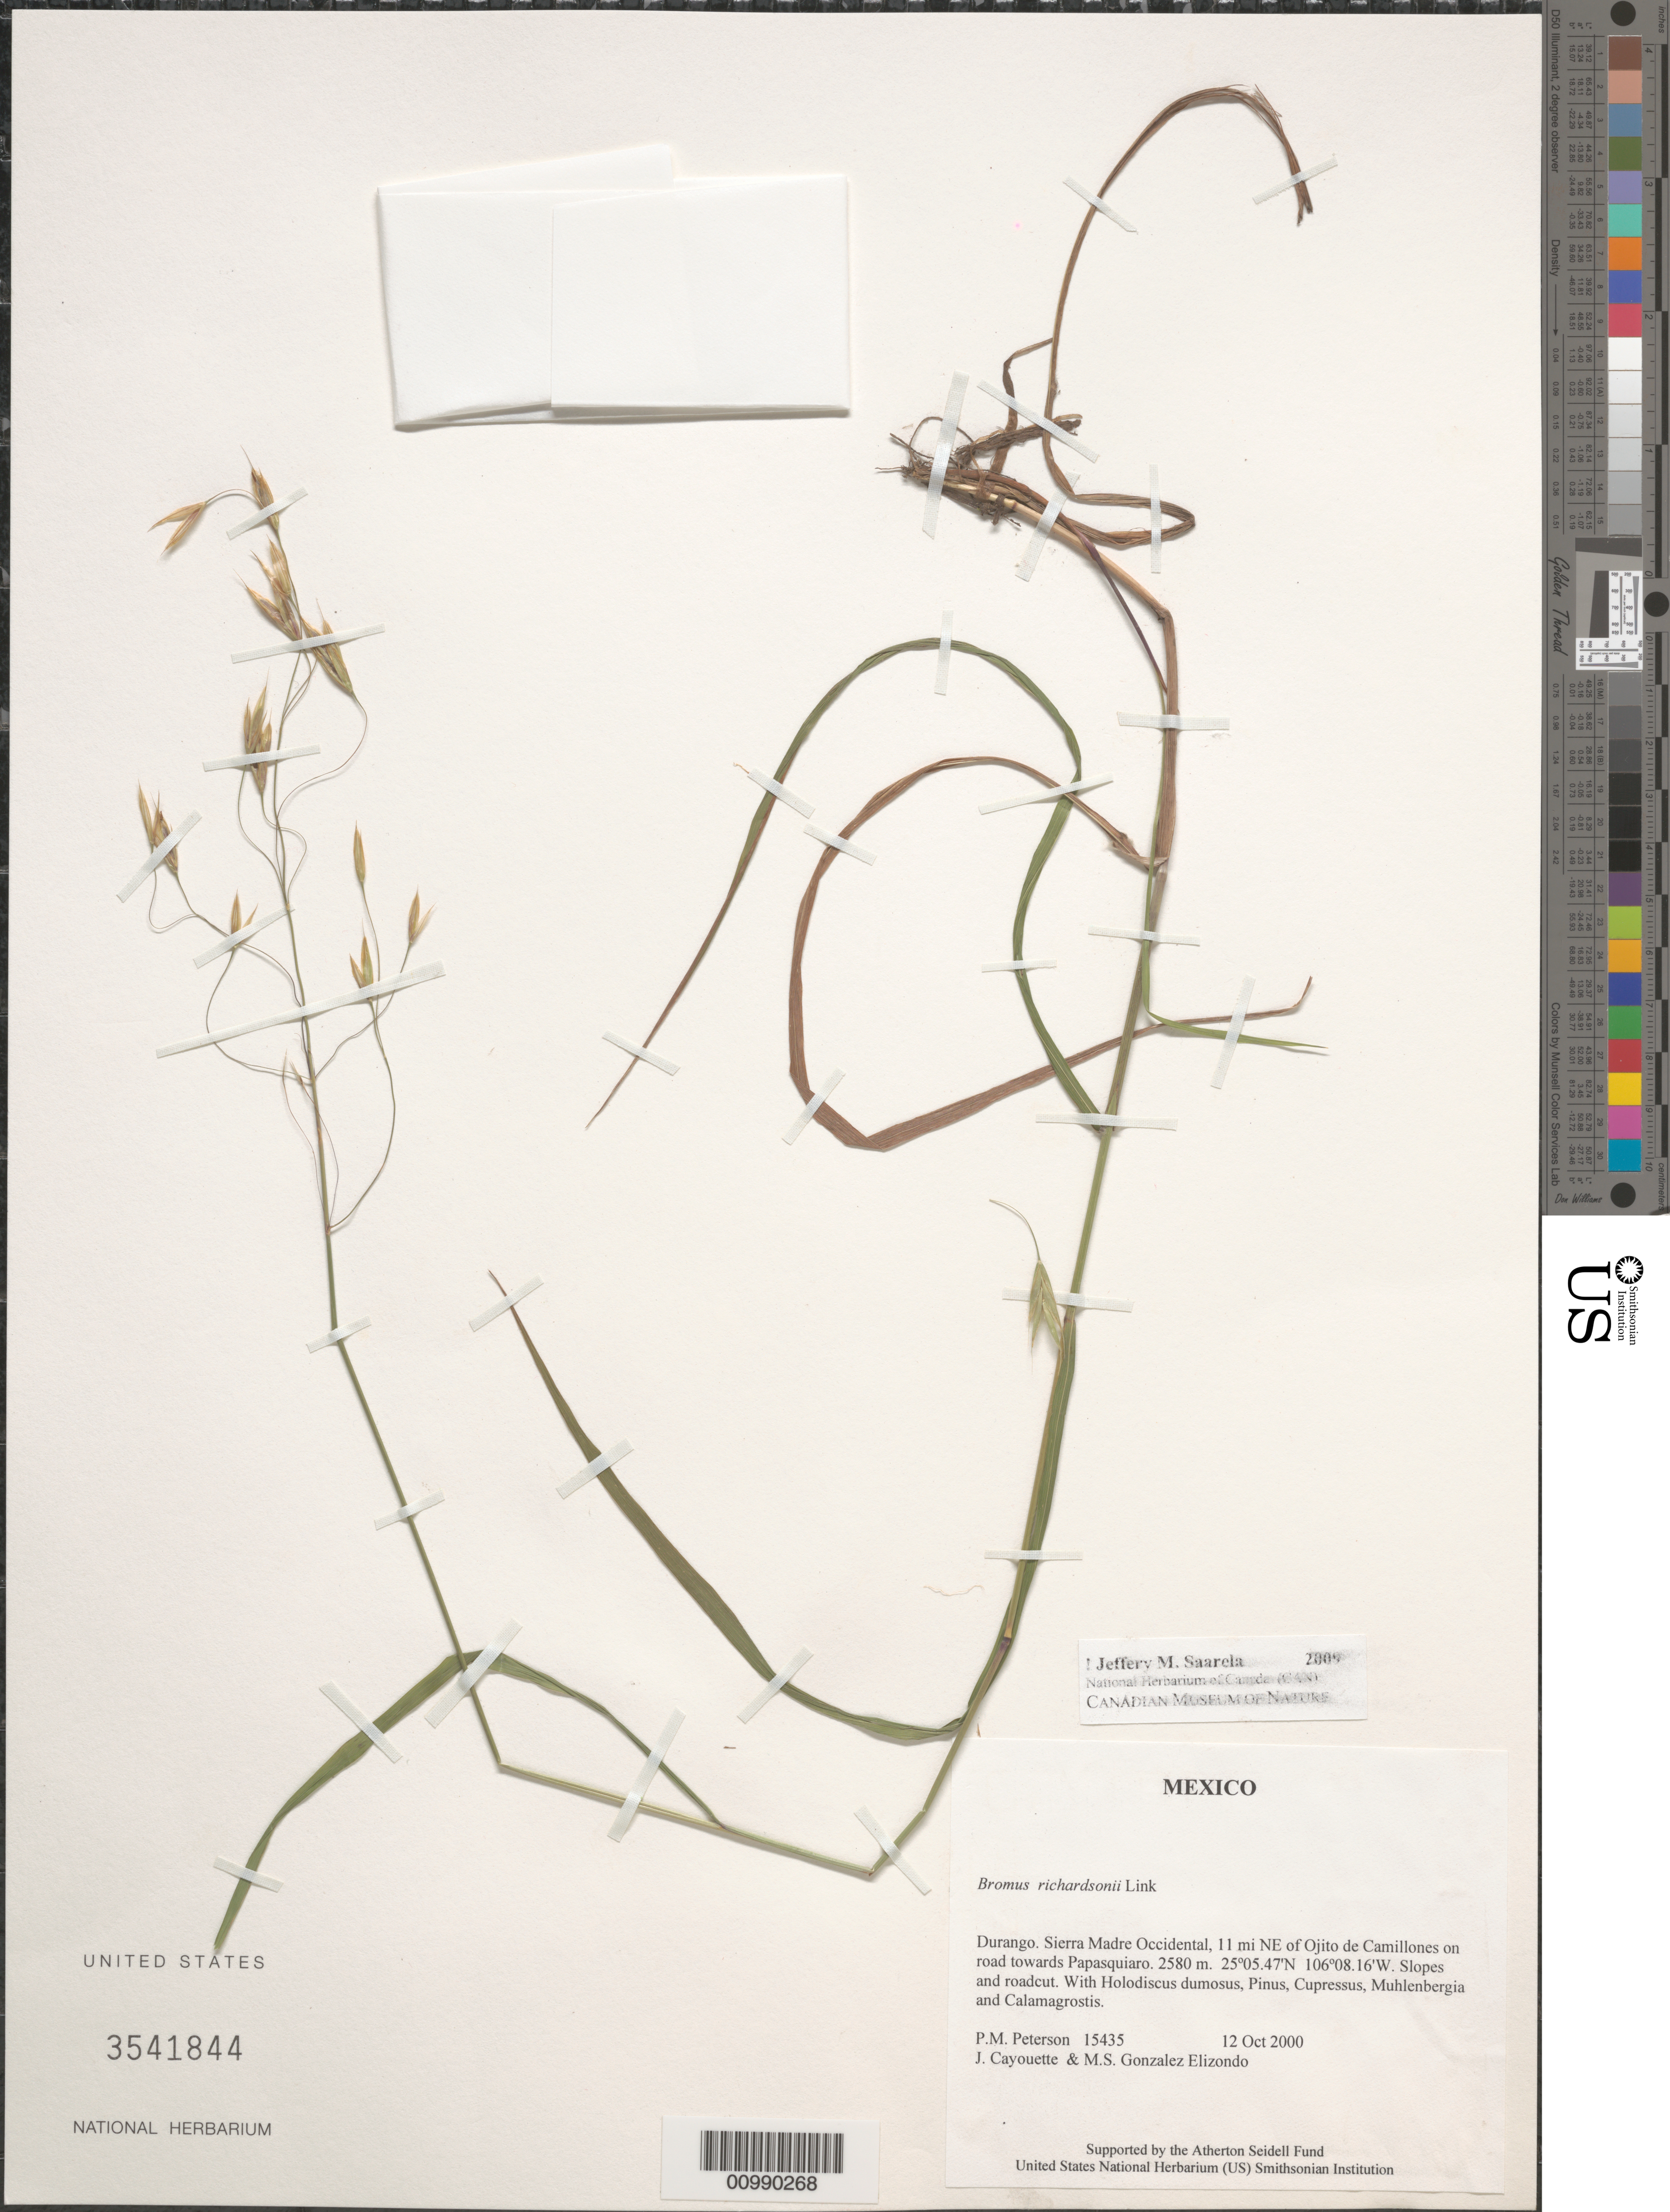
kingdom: Plantae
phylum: Tracheophyta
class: Liliopsida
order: Poales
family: Poaceae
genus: Bromus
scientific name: Bromus richardsonii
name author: Link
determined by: Saarela, J. M., (CAN), Canadian Museum of Nature (CANADA)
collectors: P. M. Peterson, J. Cayouette & M. S. González-Elizondo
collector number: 15435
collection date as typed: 12 Oct 2000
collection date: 2000-10-12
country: Mexico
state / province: Durango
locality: Sierra Madre Occidental, 11 mi NE of Ojito de Camillones on road towards Papasquiaro.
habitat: Slopes and roadcut.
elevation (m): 2580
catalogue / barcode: US 3541844